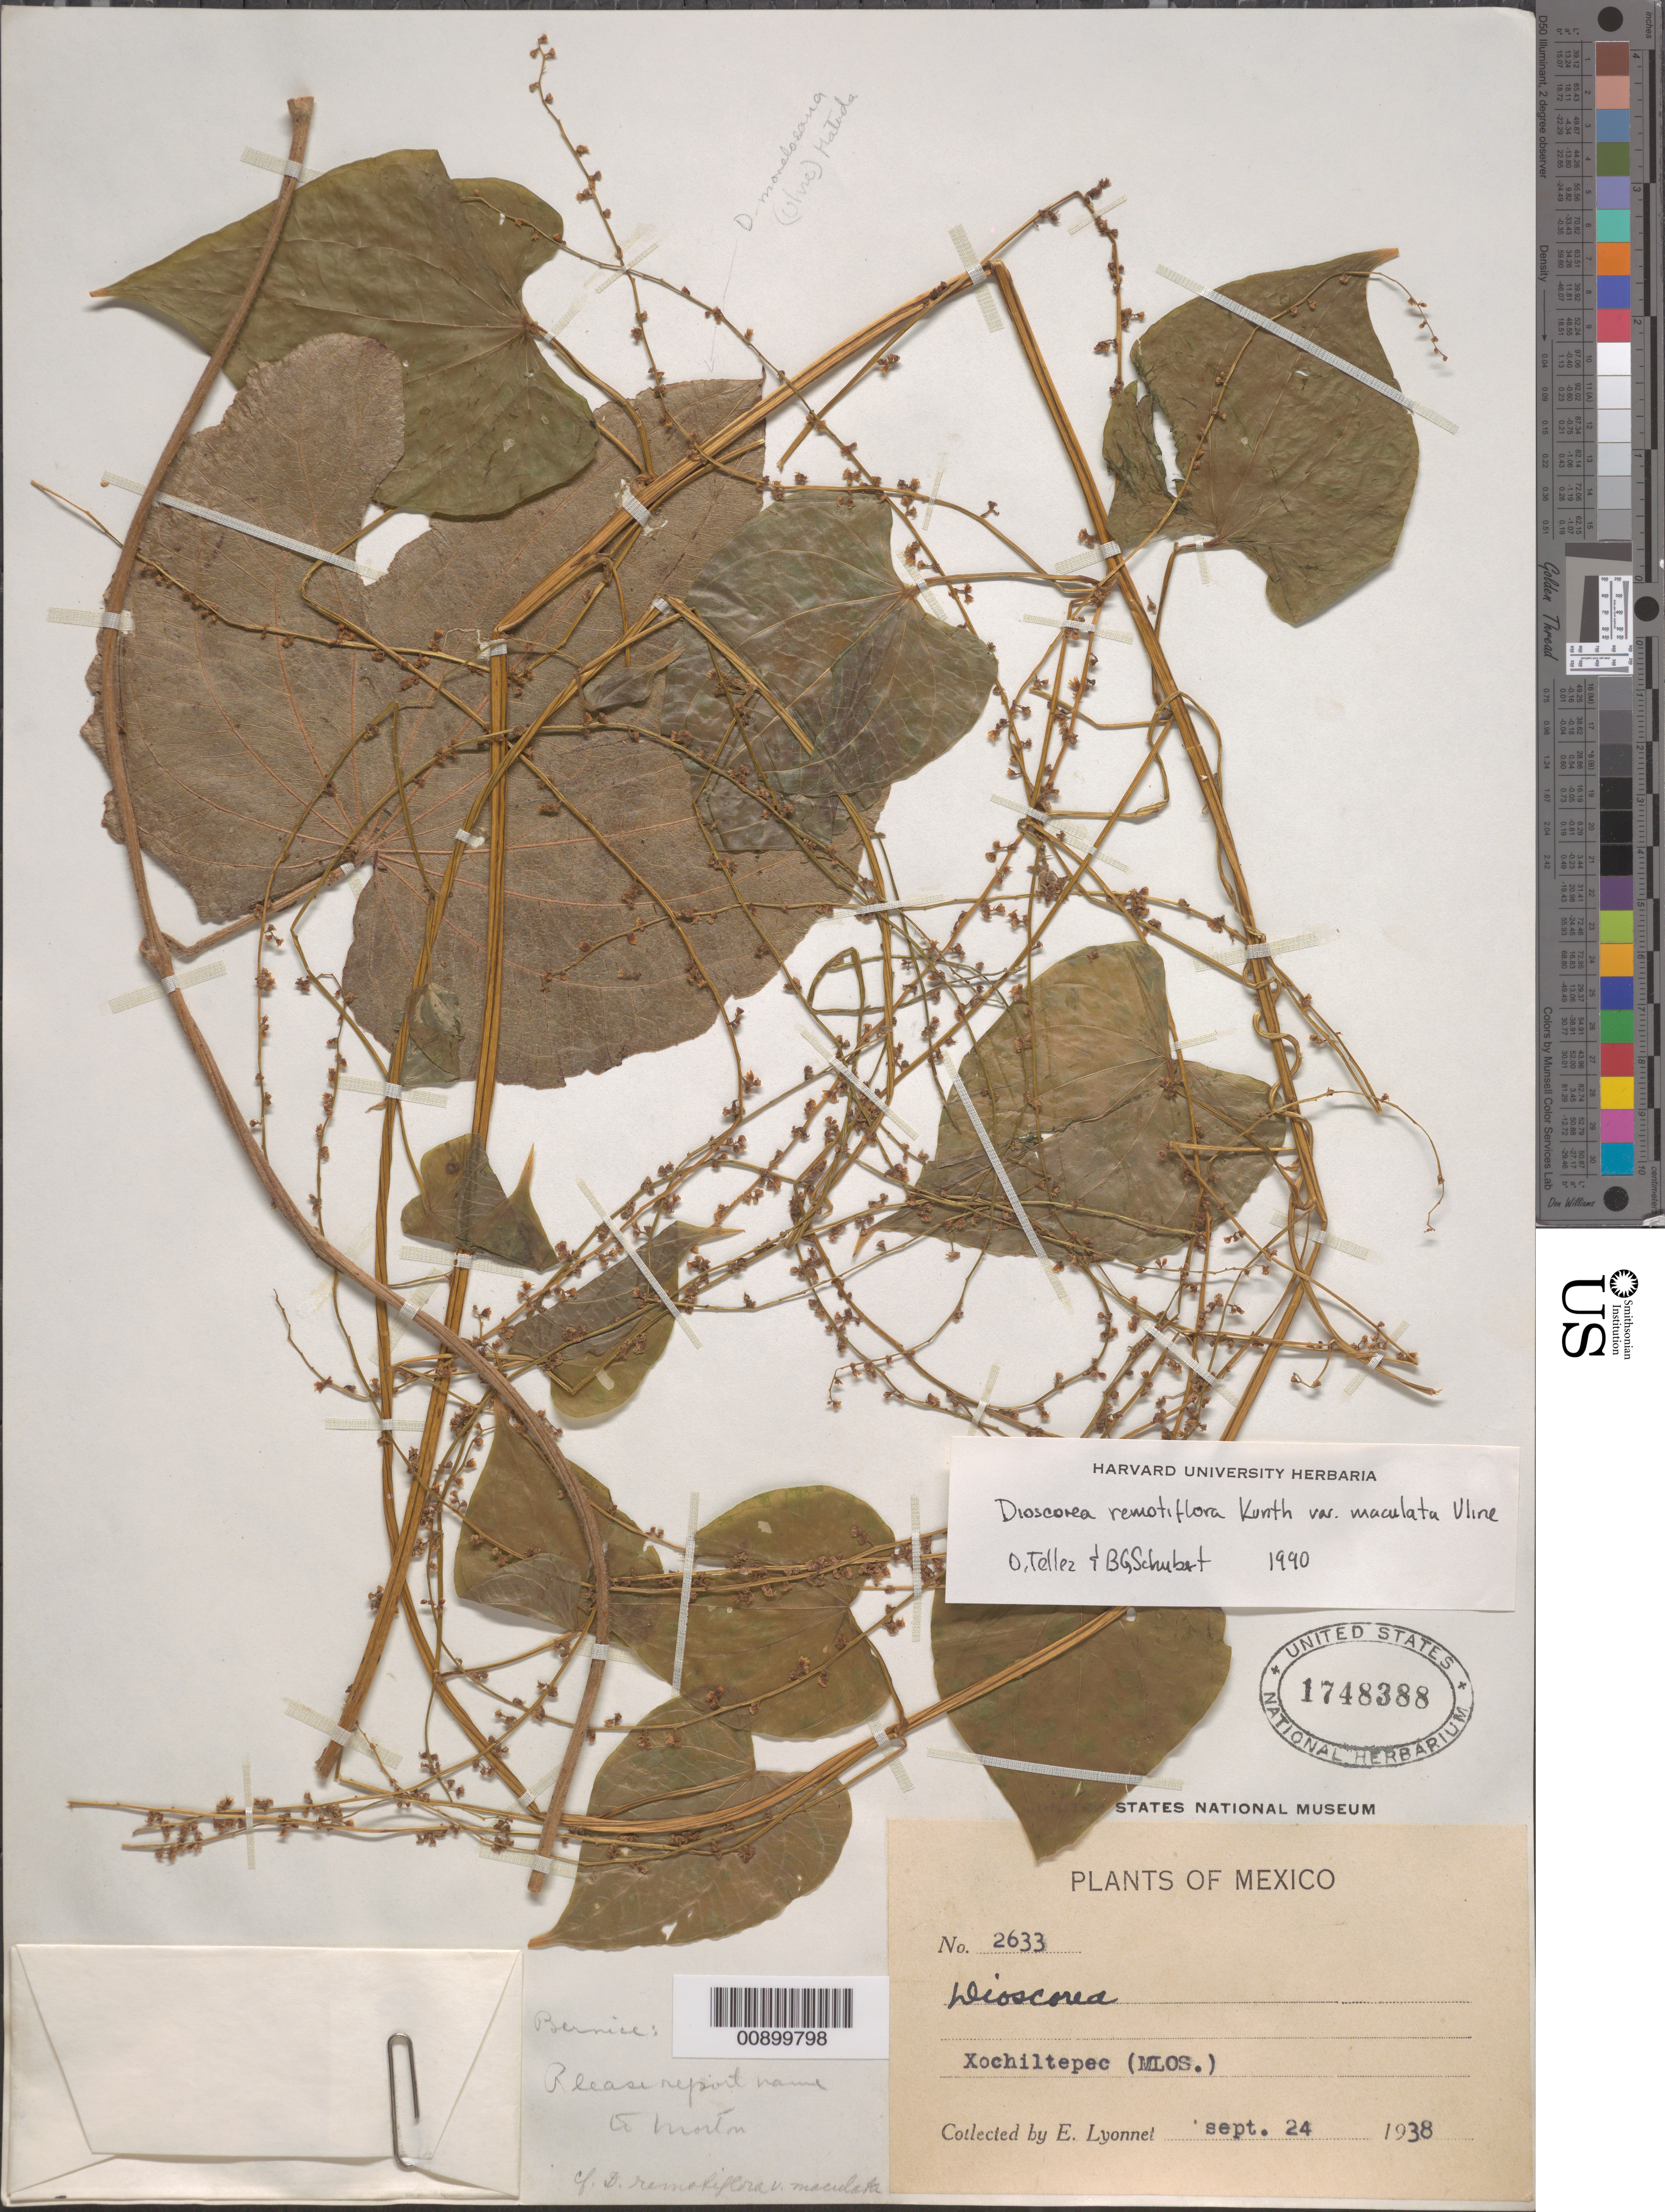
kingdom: Plantae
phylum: Tracheophyta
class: Liliopsida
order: Dioscoreales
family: Dioscoreaceae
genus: Dioscorea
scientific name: Dioscorea remotiflora var. maculata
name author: Uline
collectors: Bro. E. Lyonnet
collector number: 2633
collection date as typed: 24 Sep 1938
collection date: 1938-09-24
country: Mexico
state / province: Morelos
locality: Xochiltepec (Morelos).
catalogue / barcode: US 1748388